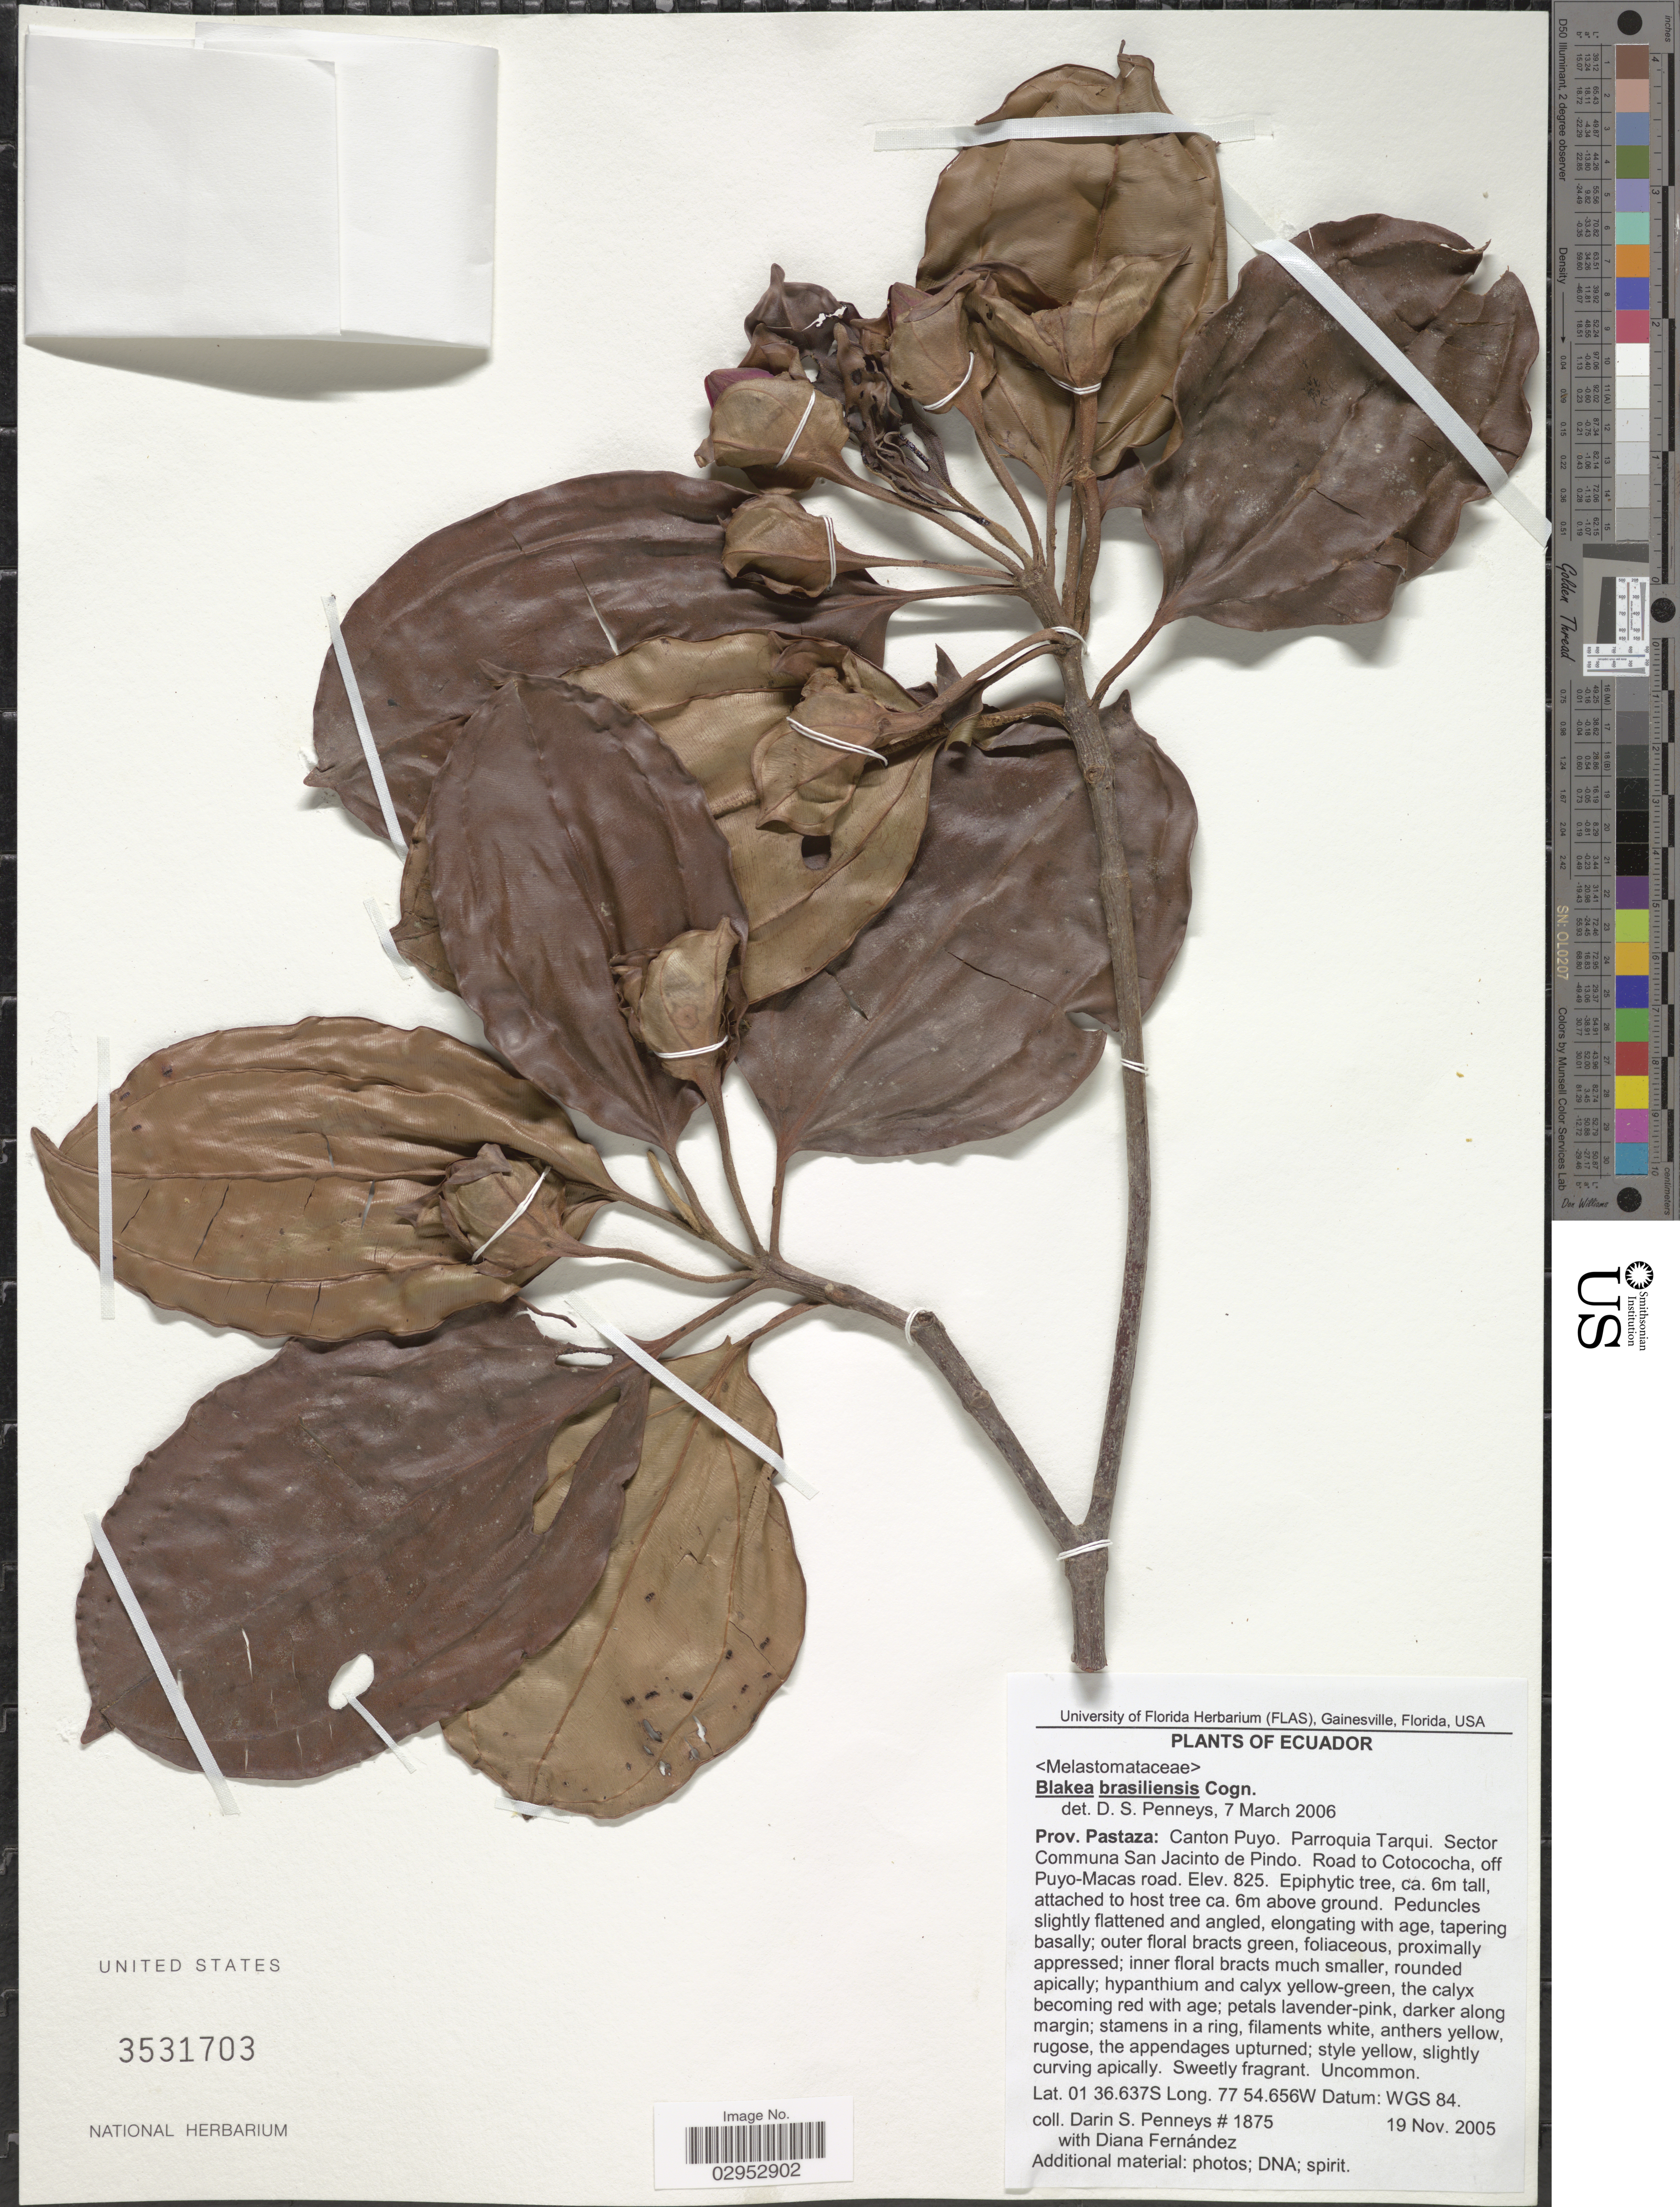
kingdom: Plantae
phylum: Tracheophyta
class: Magnoliopsida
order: Myrtales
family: Melastomataceae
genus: Blakea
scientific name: Blakea brasiliensis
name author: Cogn.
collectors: D. S. Penneys & D. Fernández F.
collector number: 1875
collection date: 2005-11-19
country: Ecuador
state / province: Pastaza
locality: Canton Puyo. Parroquia Tarqui. Sector Communa San Jacinto de Pindo. Road to Cotococha, off Puyo-Macas road.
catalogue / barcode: US 3531703